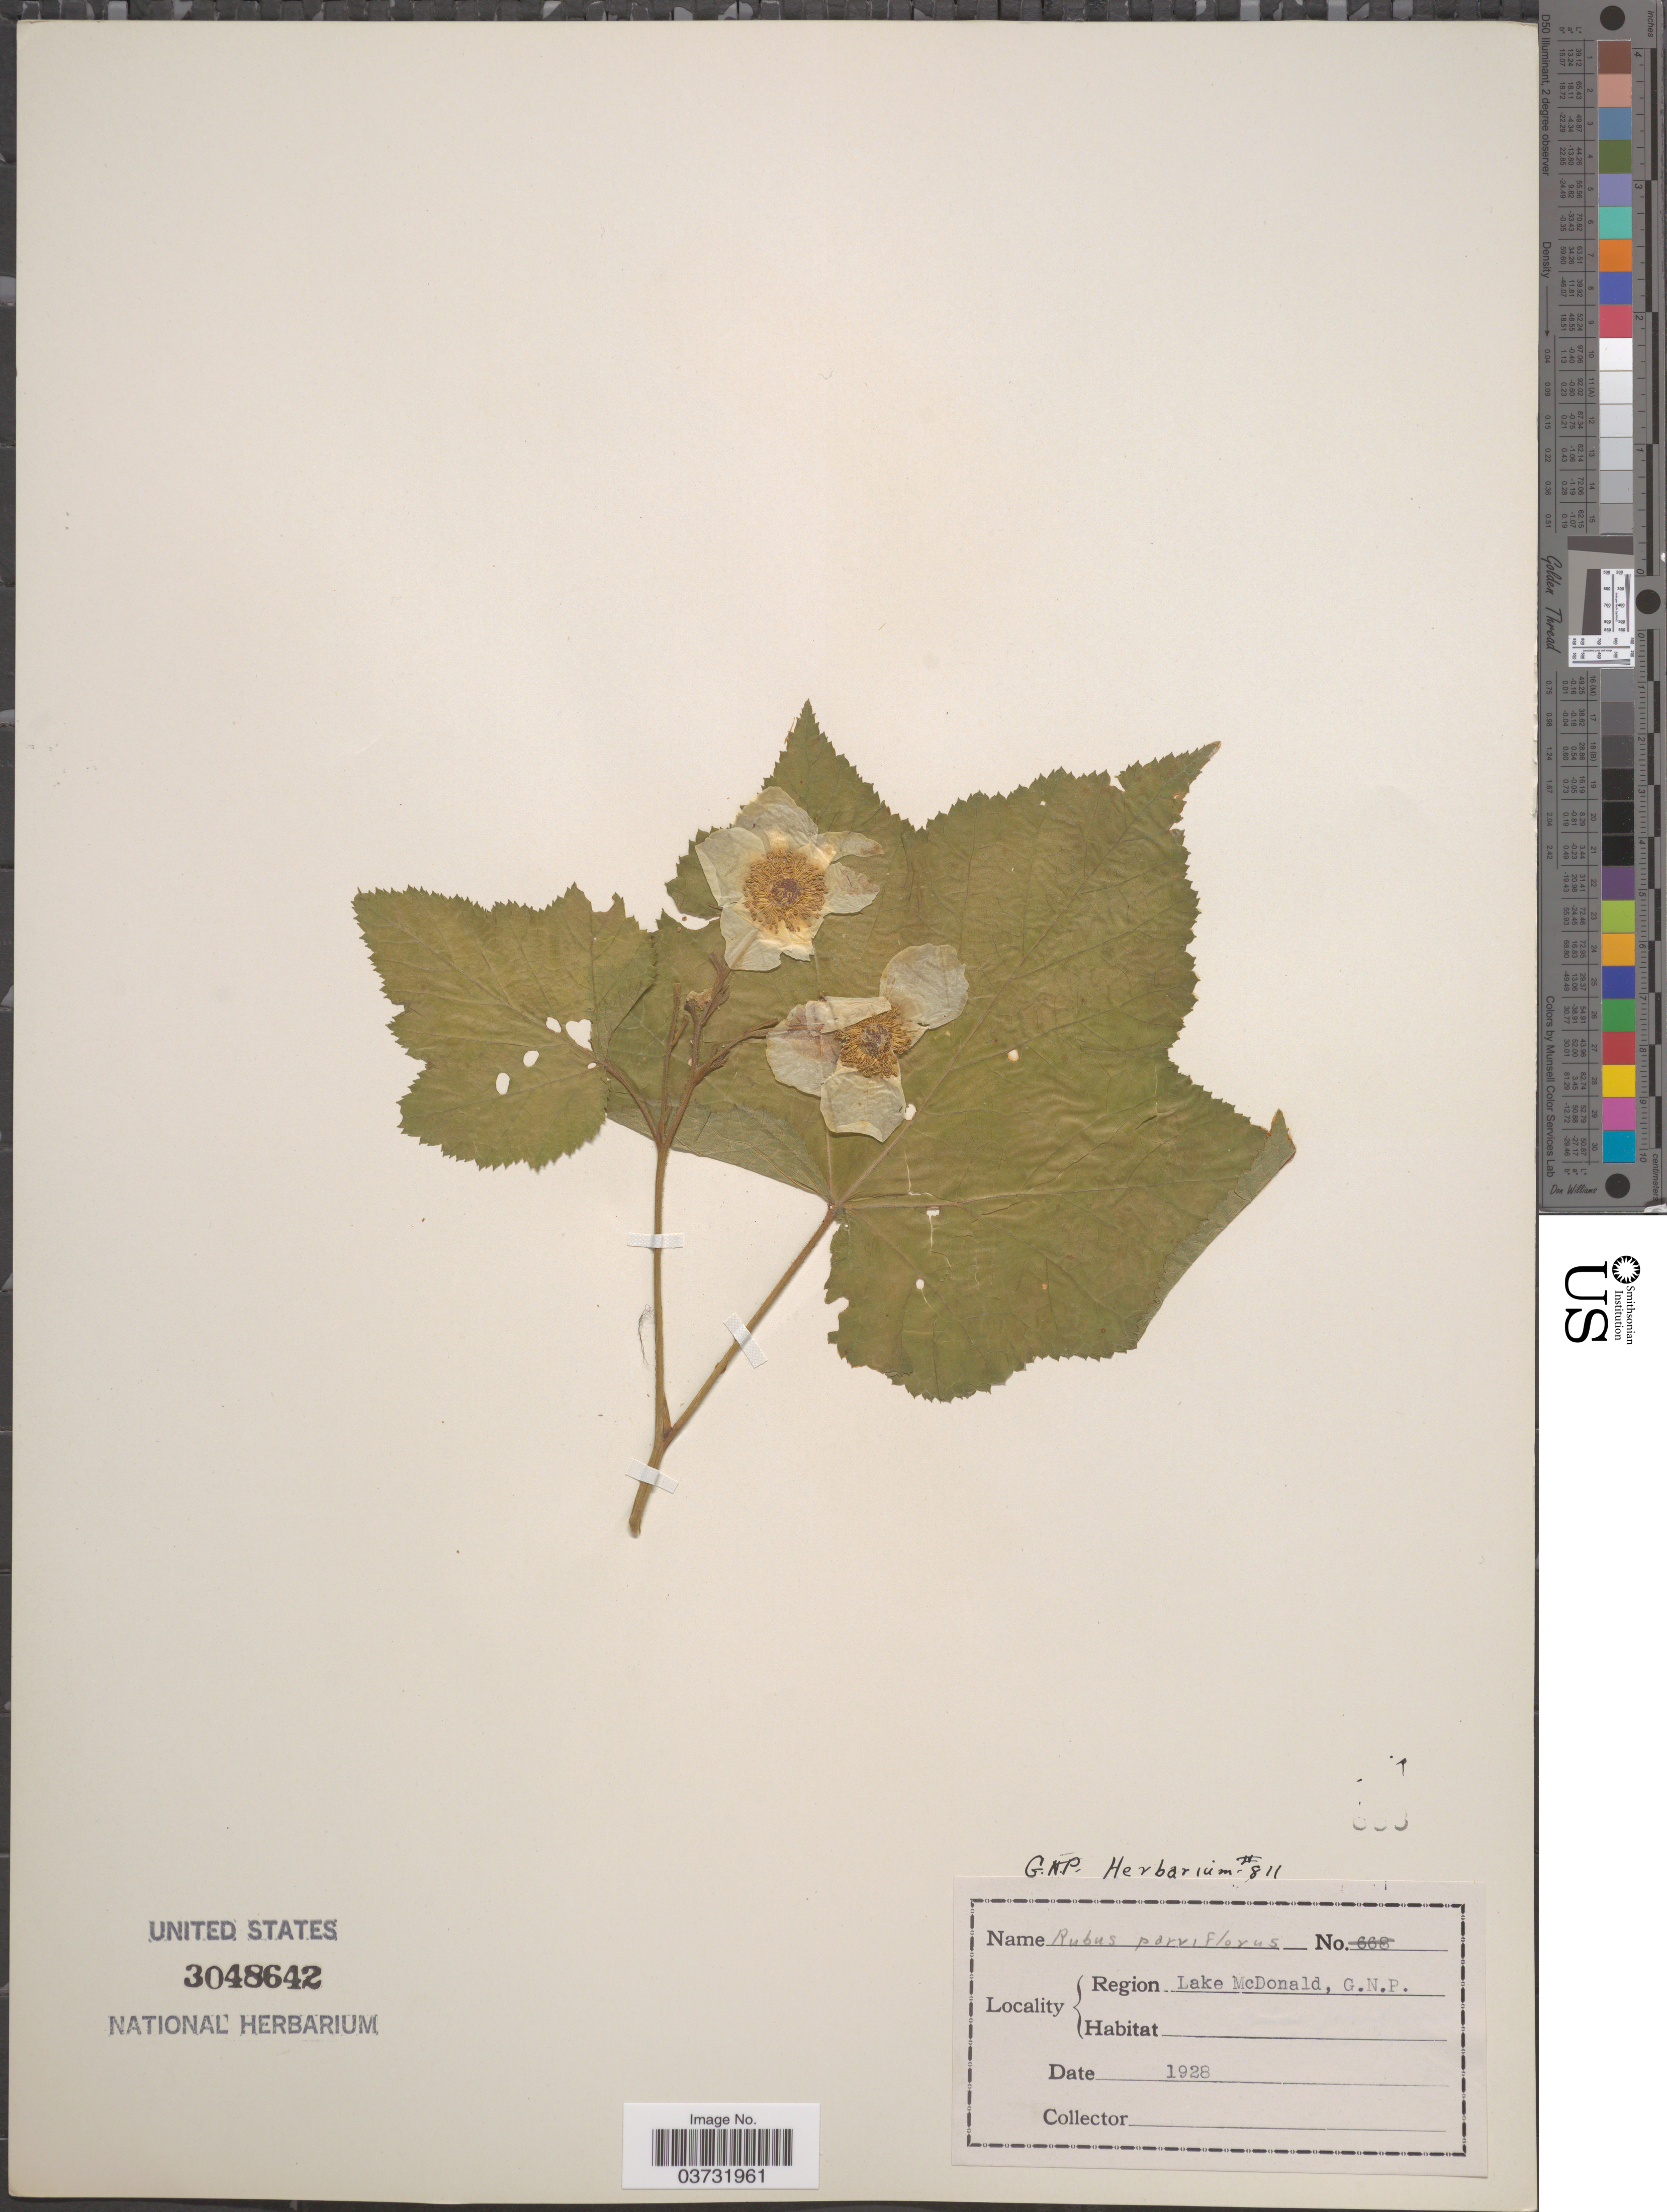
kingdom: Plantae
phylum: Tracheophyta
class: Magnoliopsida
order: Rosales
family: Rosaceae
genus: Rubus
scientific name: Rubus parviflorus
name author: Nutt.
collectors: ex herb. G. N. P.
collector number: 811?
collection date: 1928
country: United States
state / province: Montana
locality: Region Lake McDonald, G.N.P.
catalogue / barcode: US 3048642